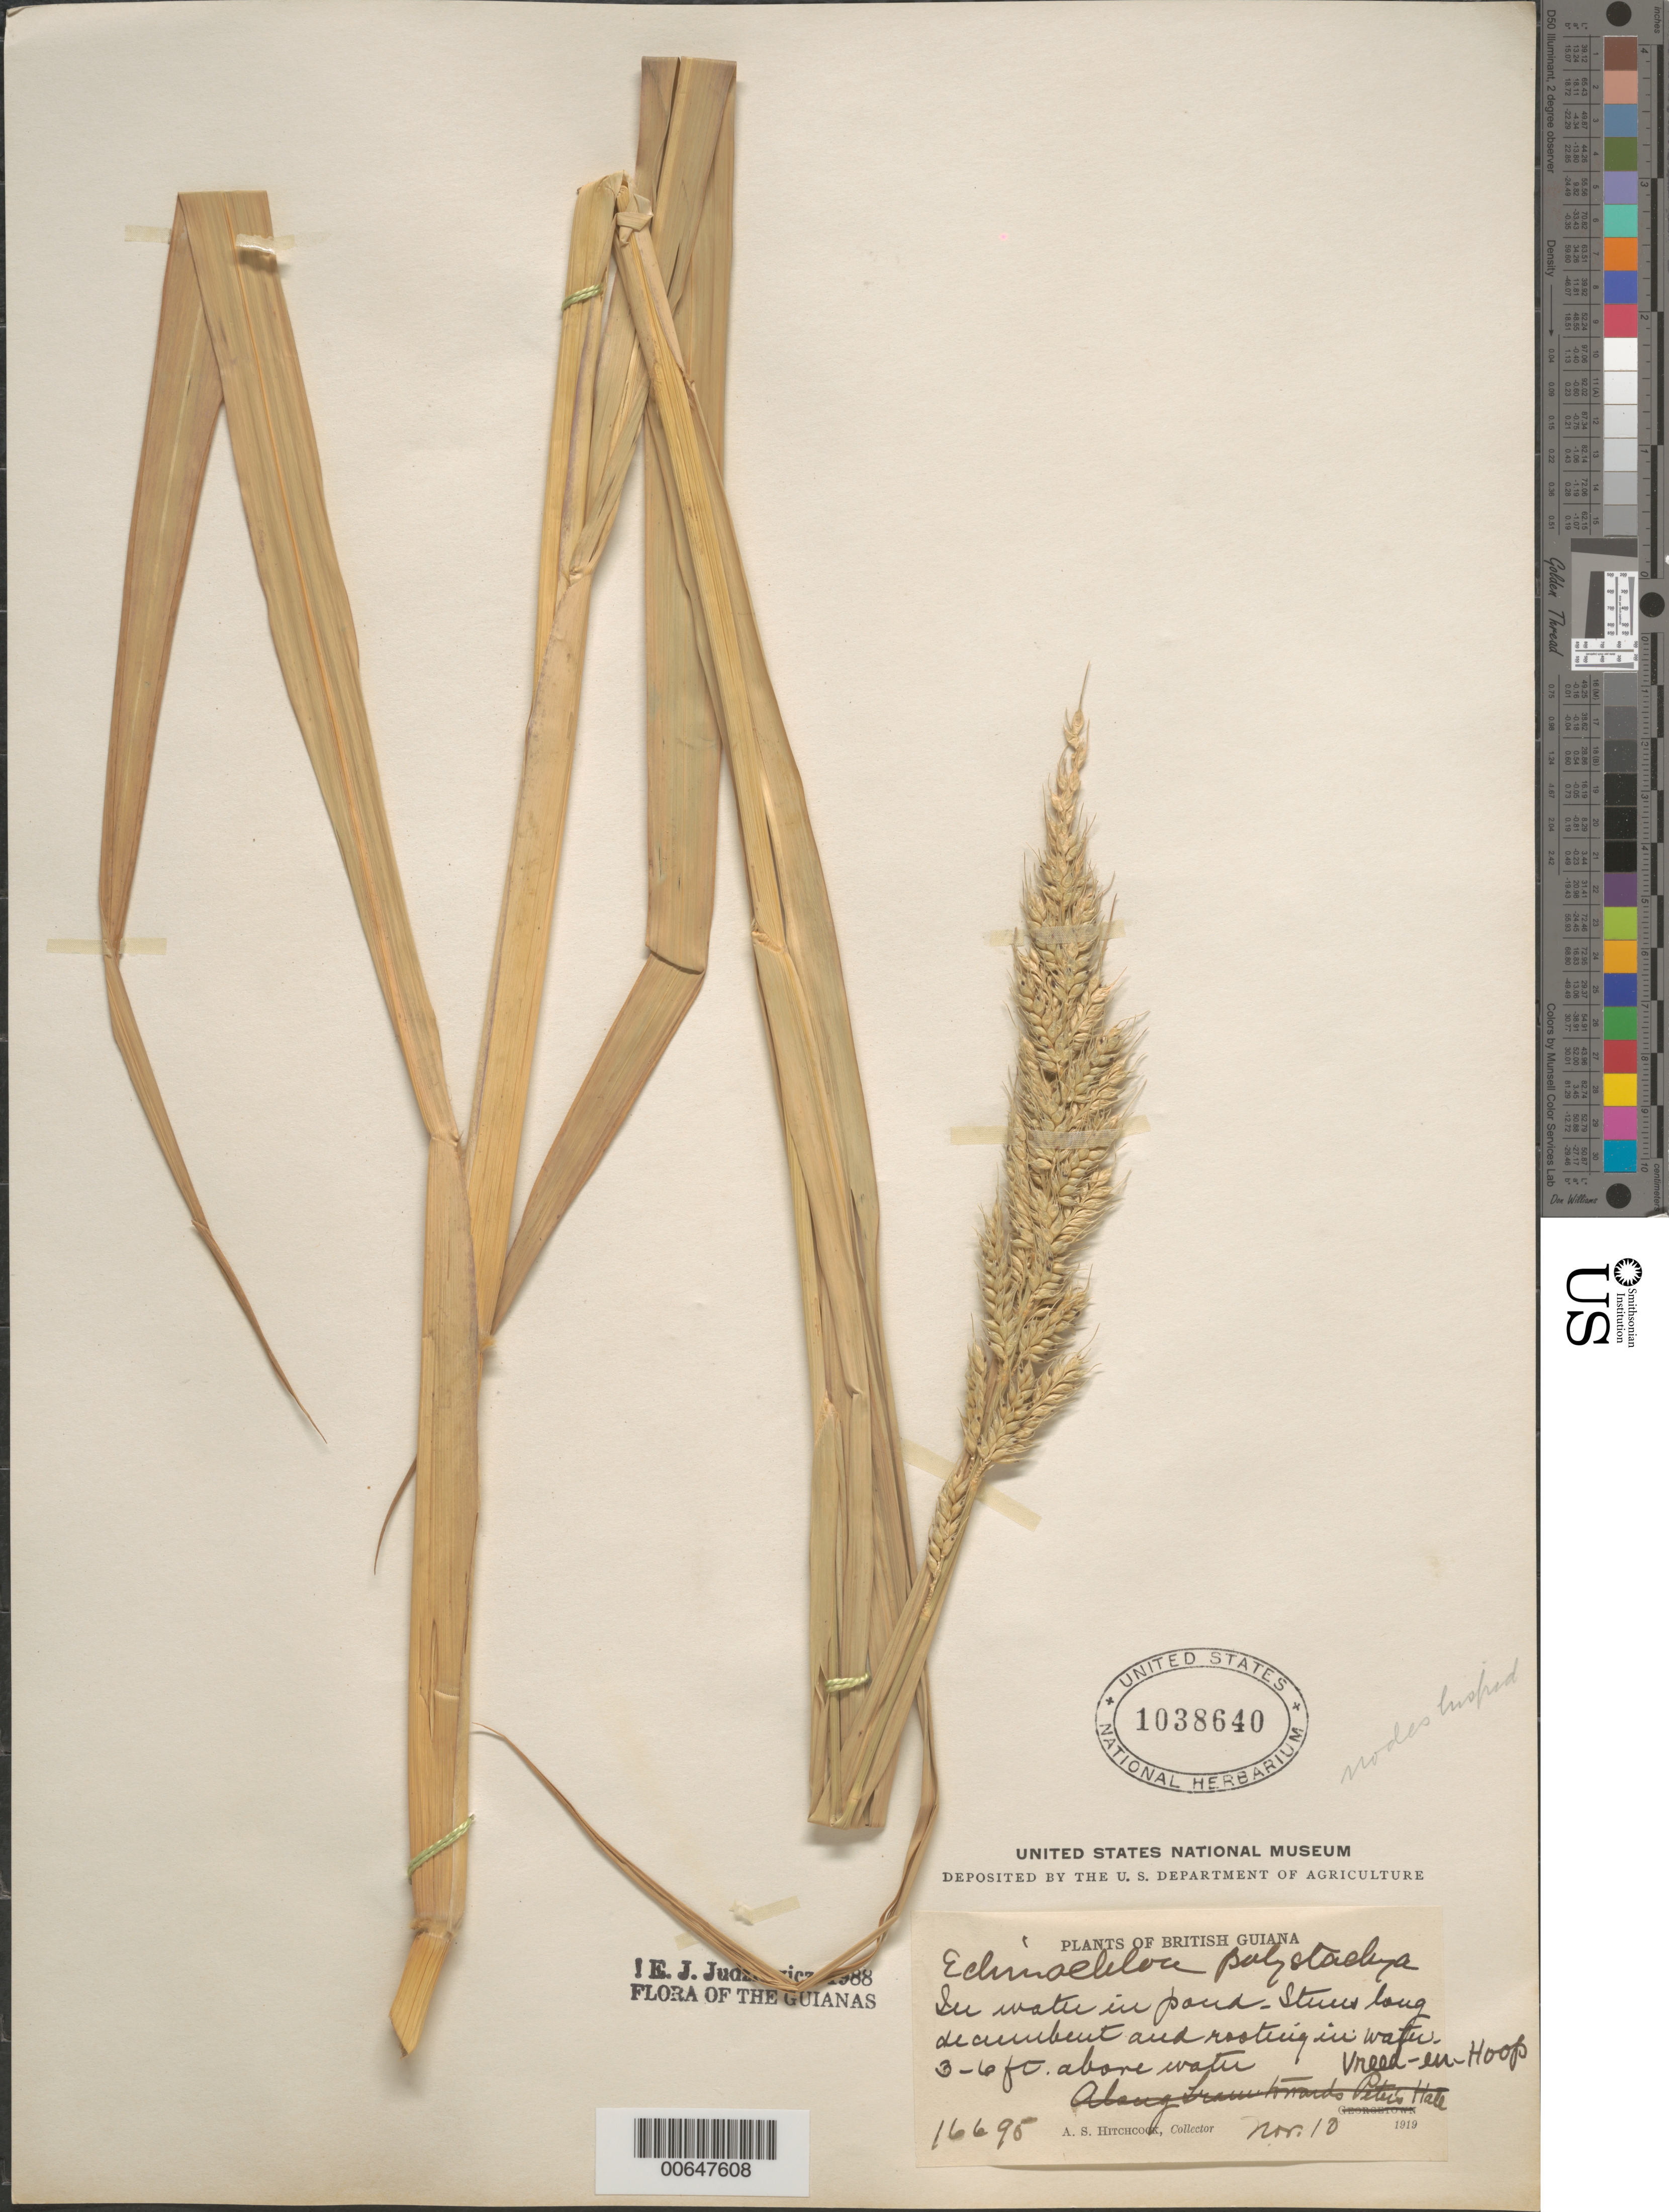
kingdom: Plantae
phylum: Tracheophyta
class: Liliopsida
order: Poales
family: Poaceae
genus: Echinochloa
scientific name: Echinochloa polystachya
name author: (Kunth) Hitchc.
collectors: A. S. Hitchcock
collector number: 16695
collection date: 1919-11-10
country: Guyana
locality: British Guiana. Vreed-en-Hoop.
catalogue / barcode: US 1038640